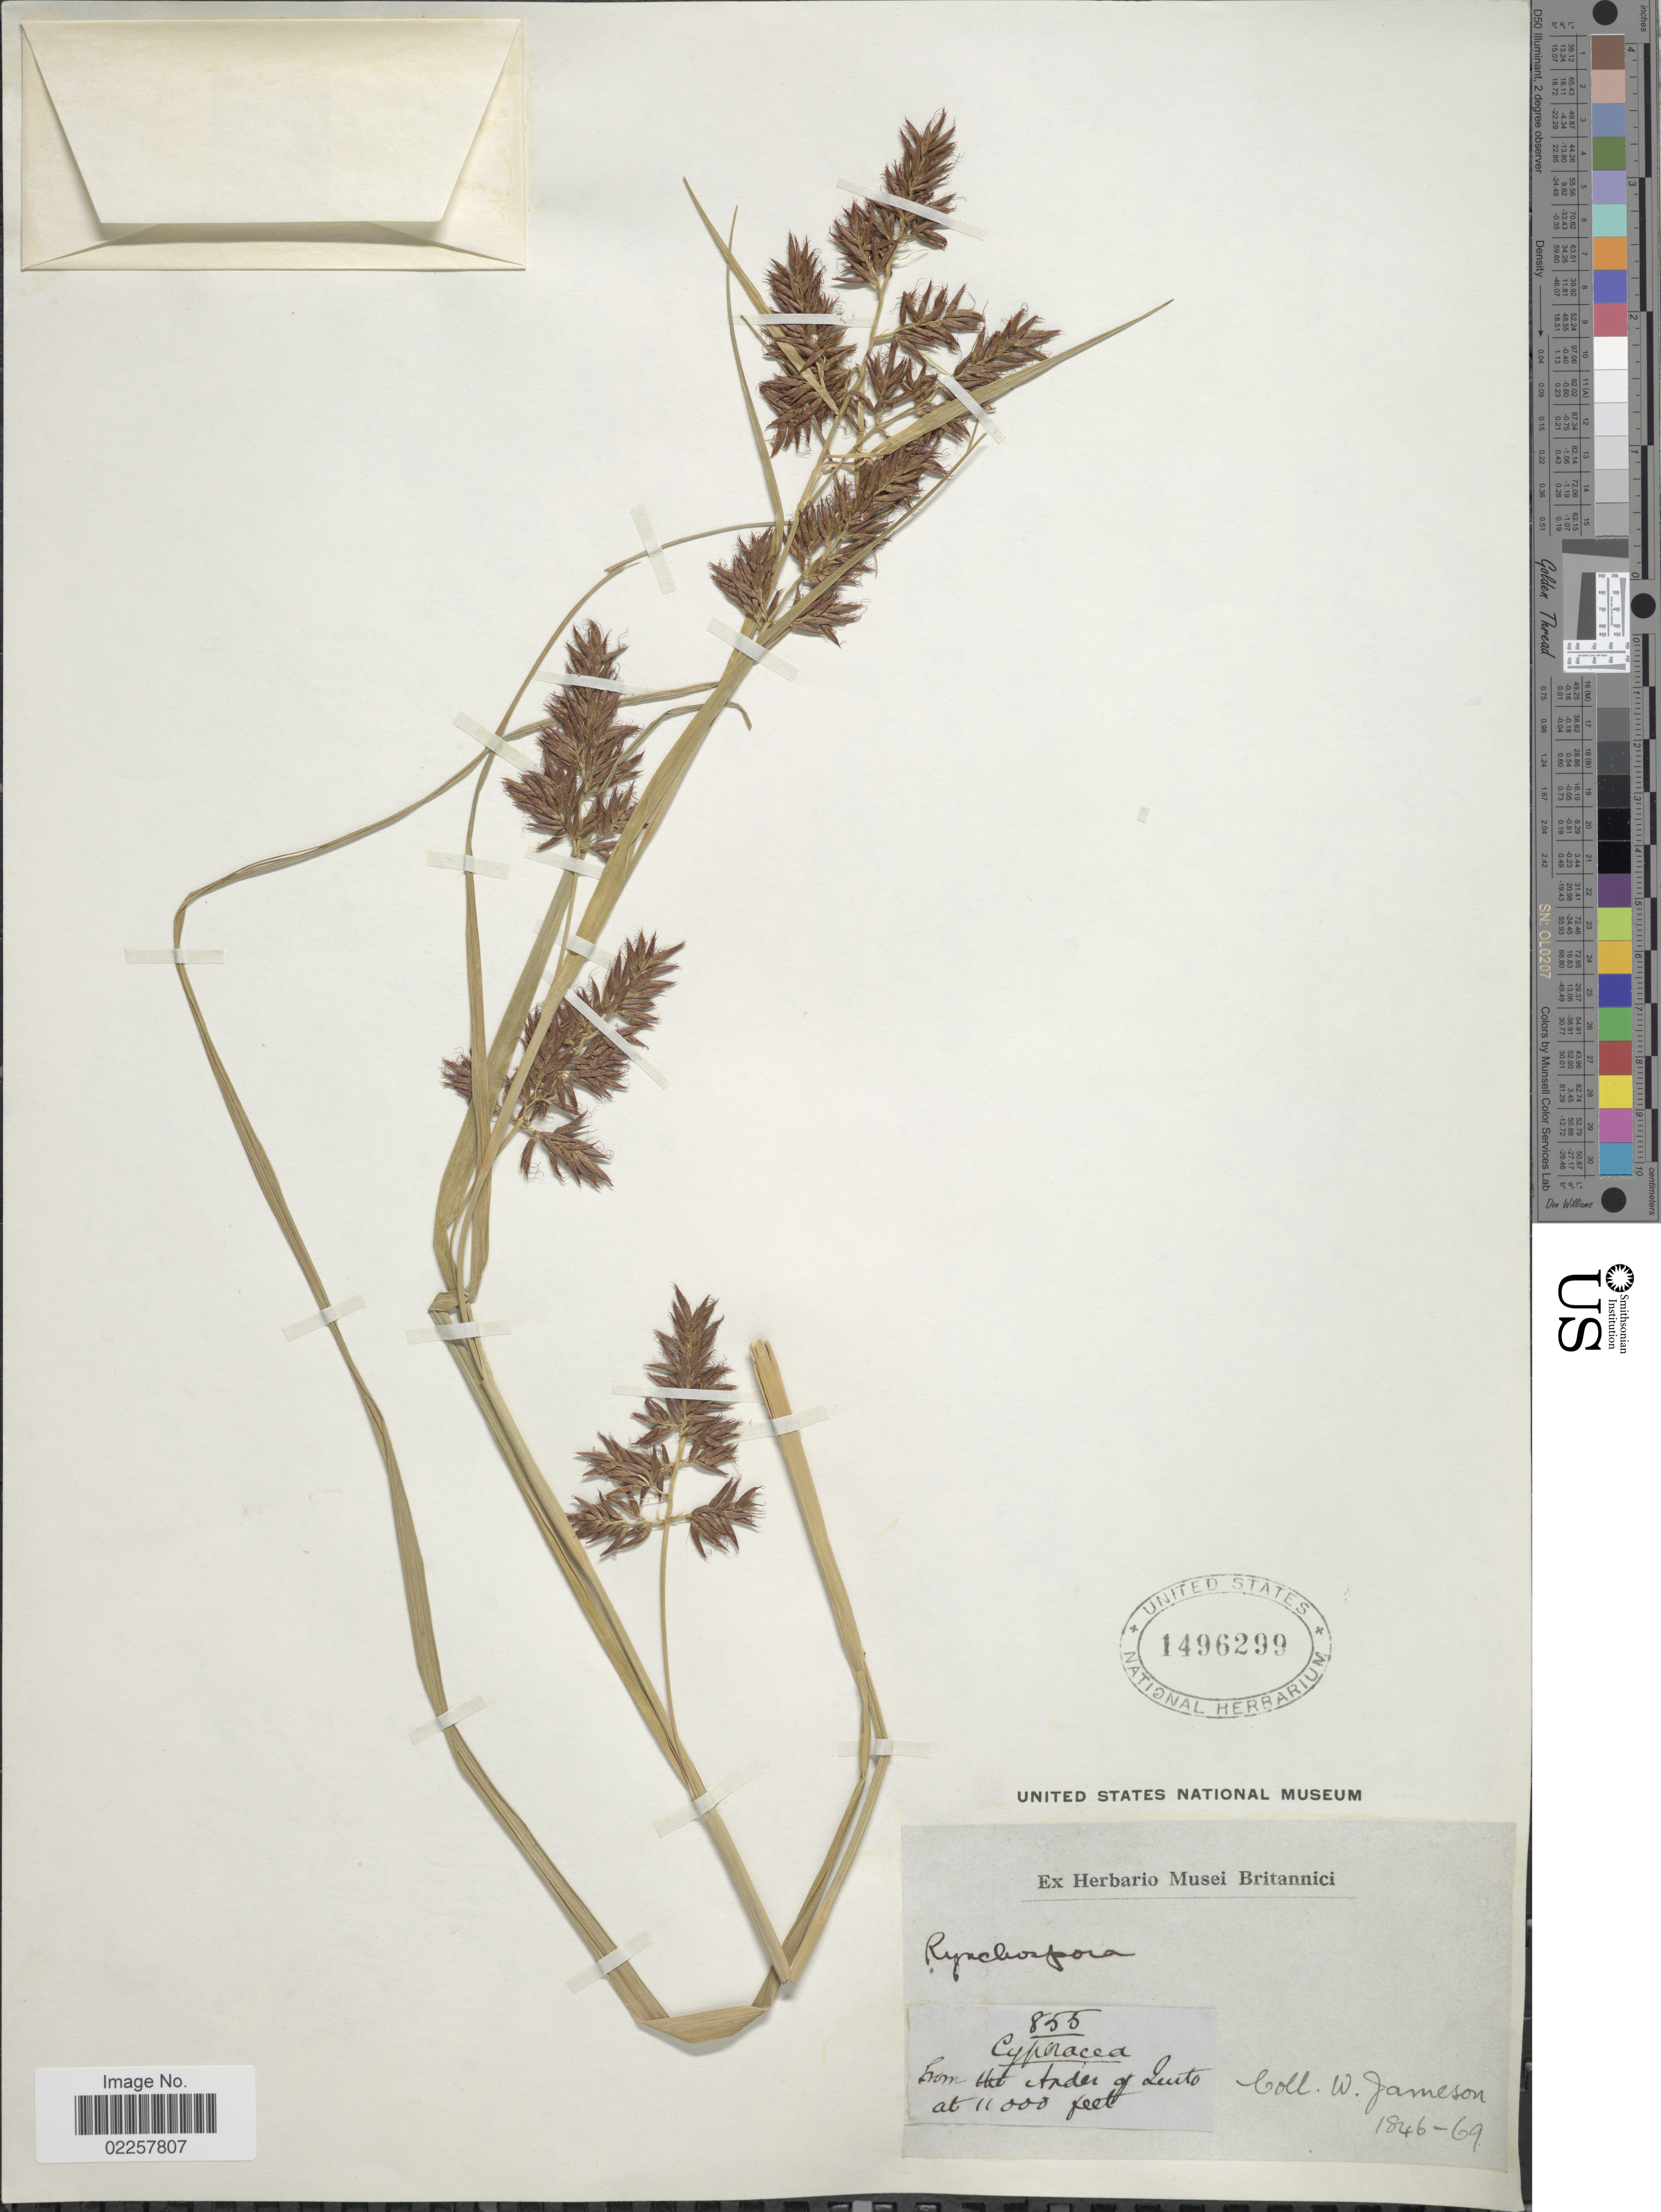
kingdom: Plantae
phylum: Tracheophyta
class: Liliopsida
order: Poales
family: Cyperaceae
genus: Rhynchospora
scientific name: Rhynchospora sp.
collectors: W. Jameson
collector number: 855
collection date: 1846/1869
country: Ecuador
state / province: Pichincha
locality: From the Andes of Quito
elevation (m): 3353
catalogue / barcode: US 1496299